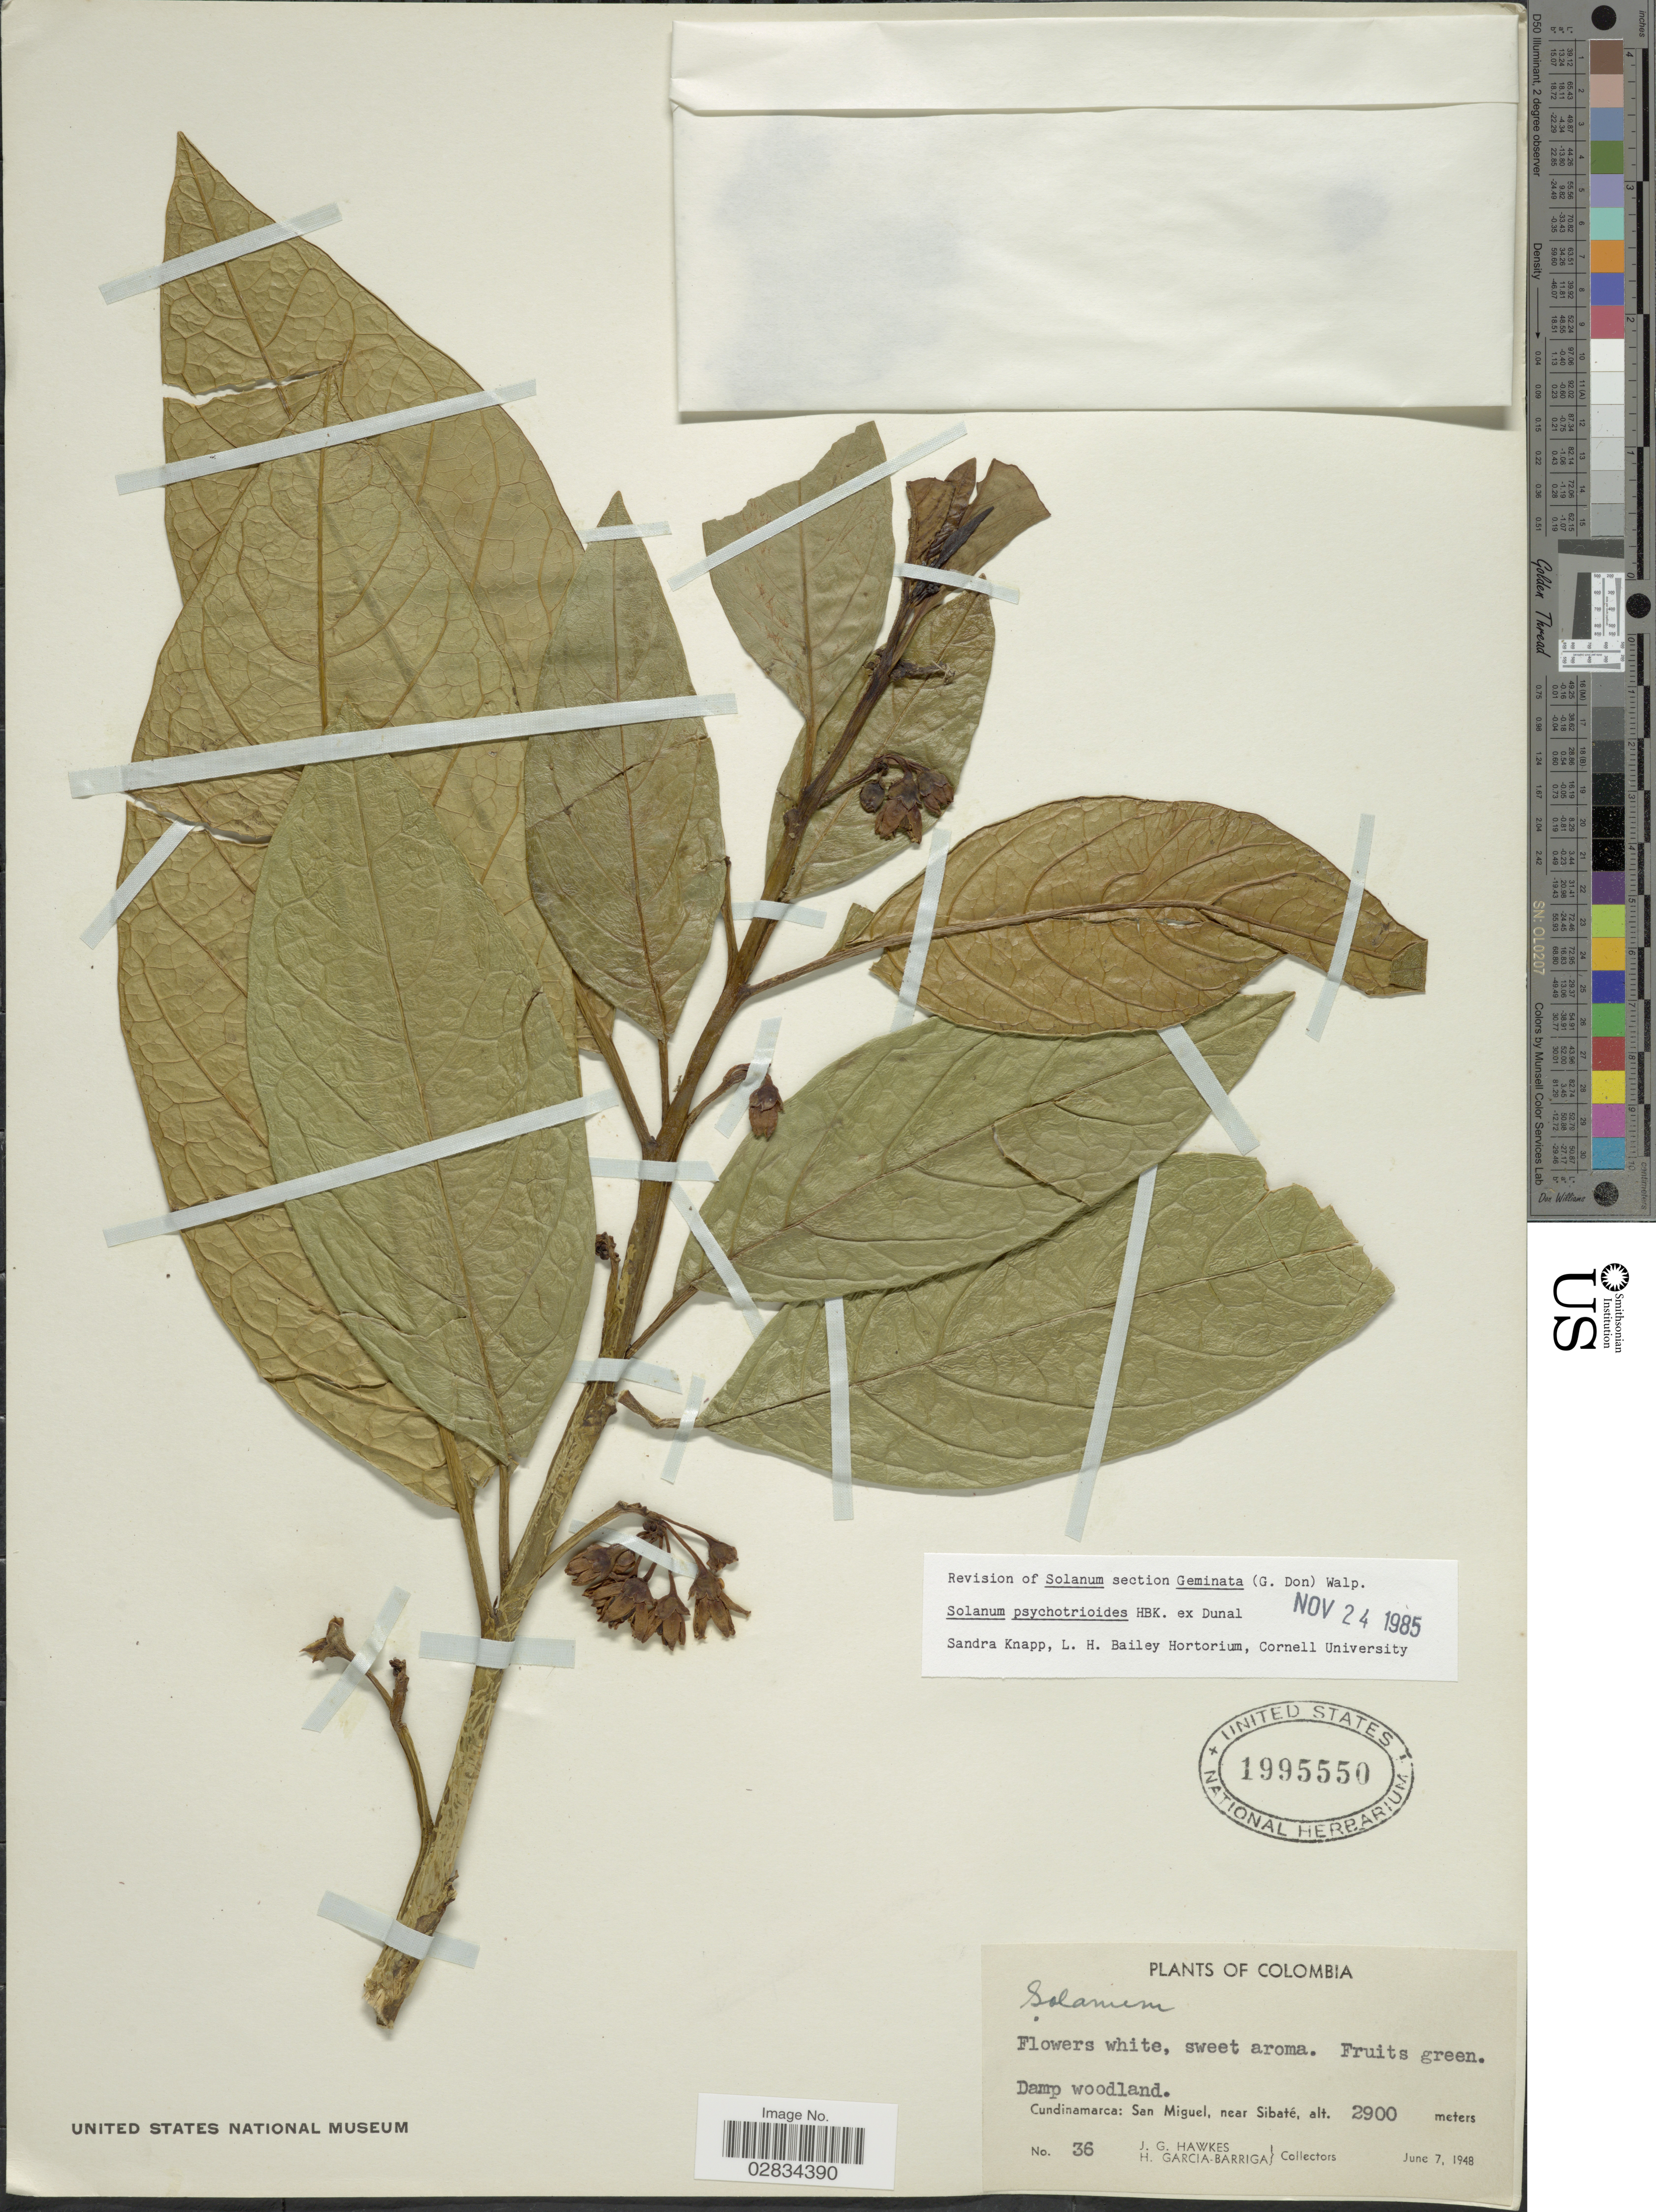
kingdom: Plantae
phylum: Tracheophyta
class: Magnoliopsida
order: Solanales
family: Solanaceae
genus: Solanum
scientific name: Solanum psychotrioides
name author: Dunal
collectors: J. Hawkes & H. García Barriga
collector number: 36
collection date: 1948-06-07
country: Colombia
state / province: Cundinamarca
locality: Cundinamarca: San Miguel, near Sibaté.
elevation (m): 2900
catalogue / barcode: US 1995550